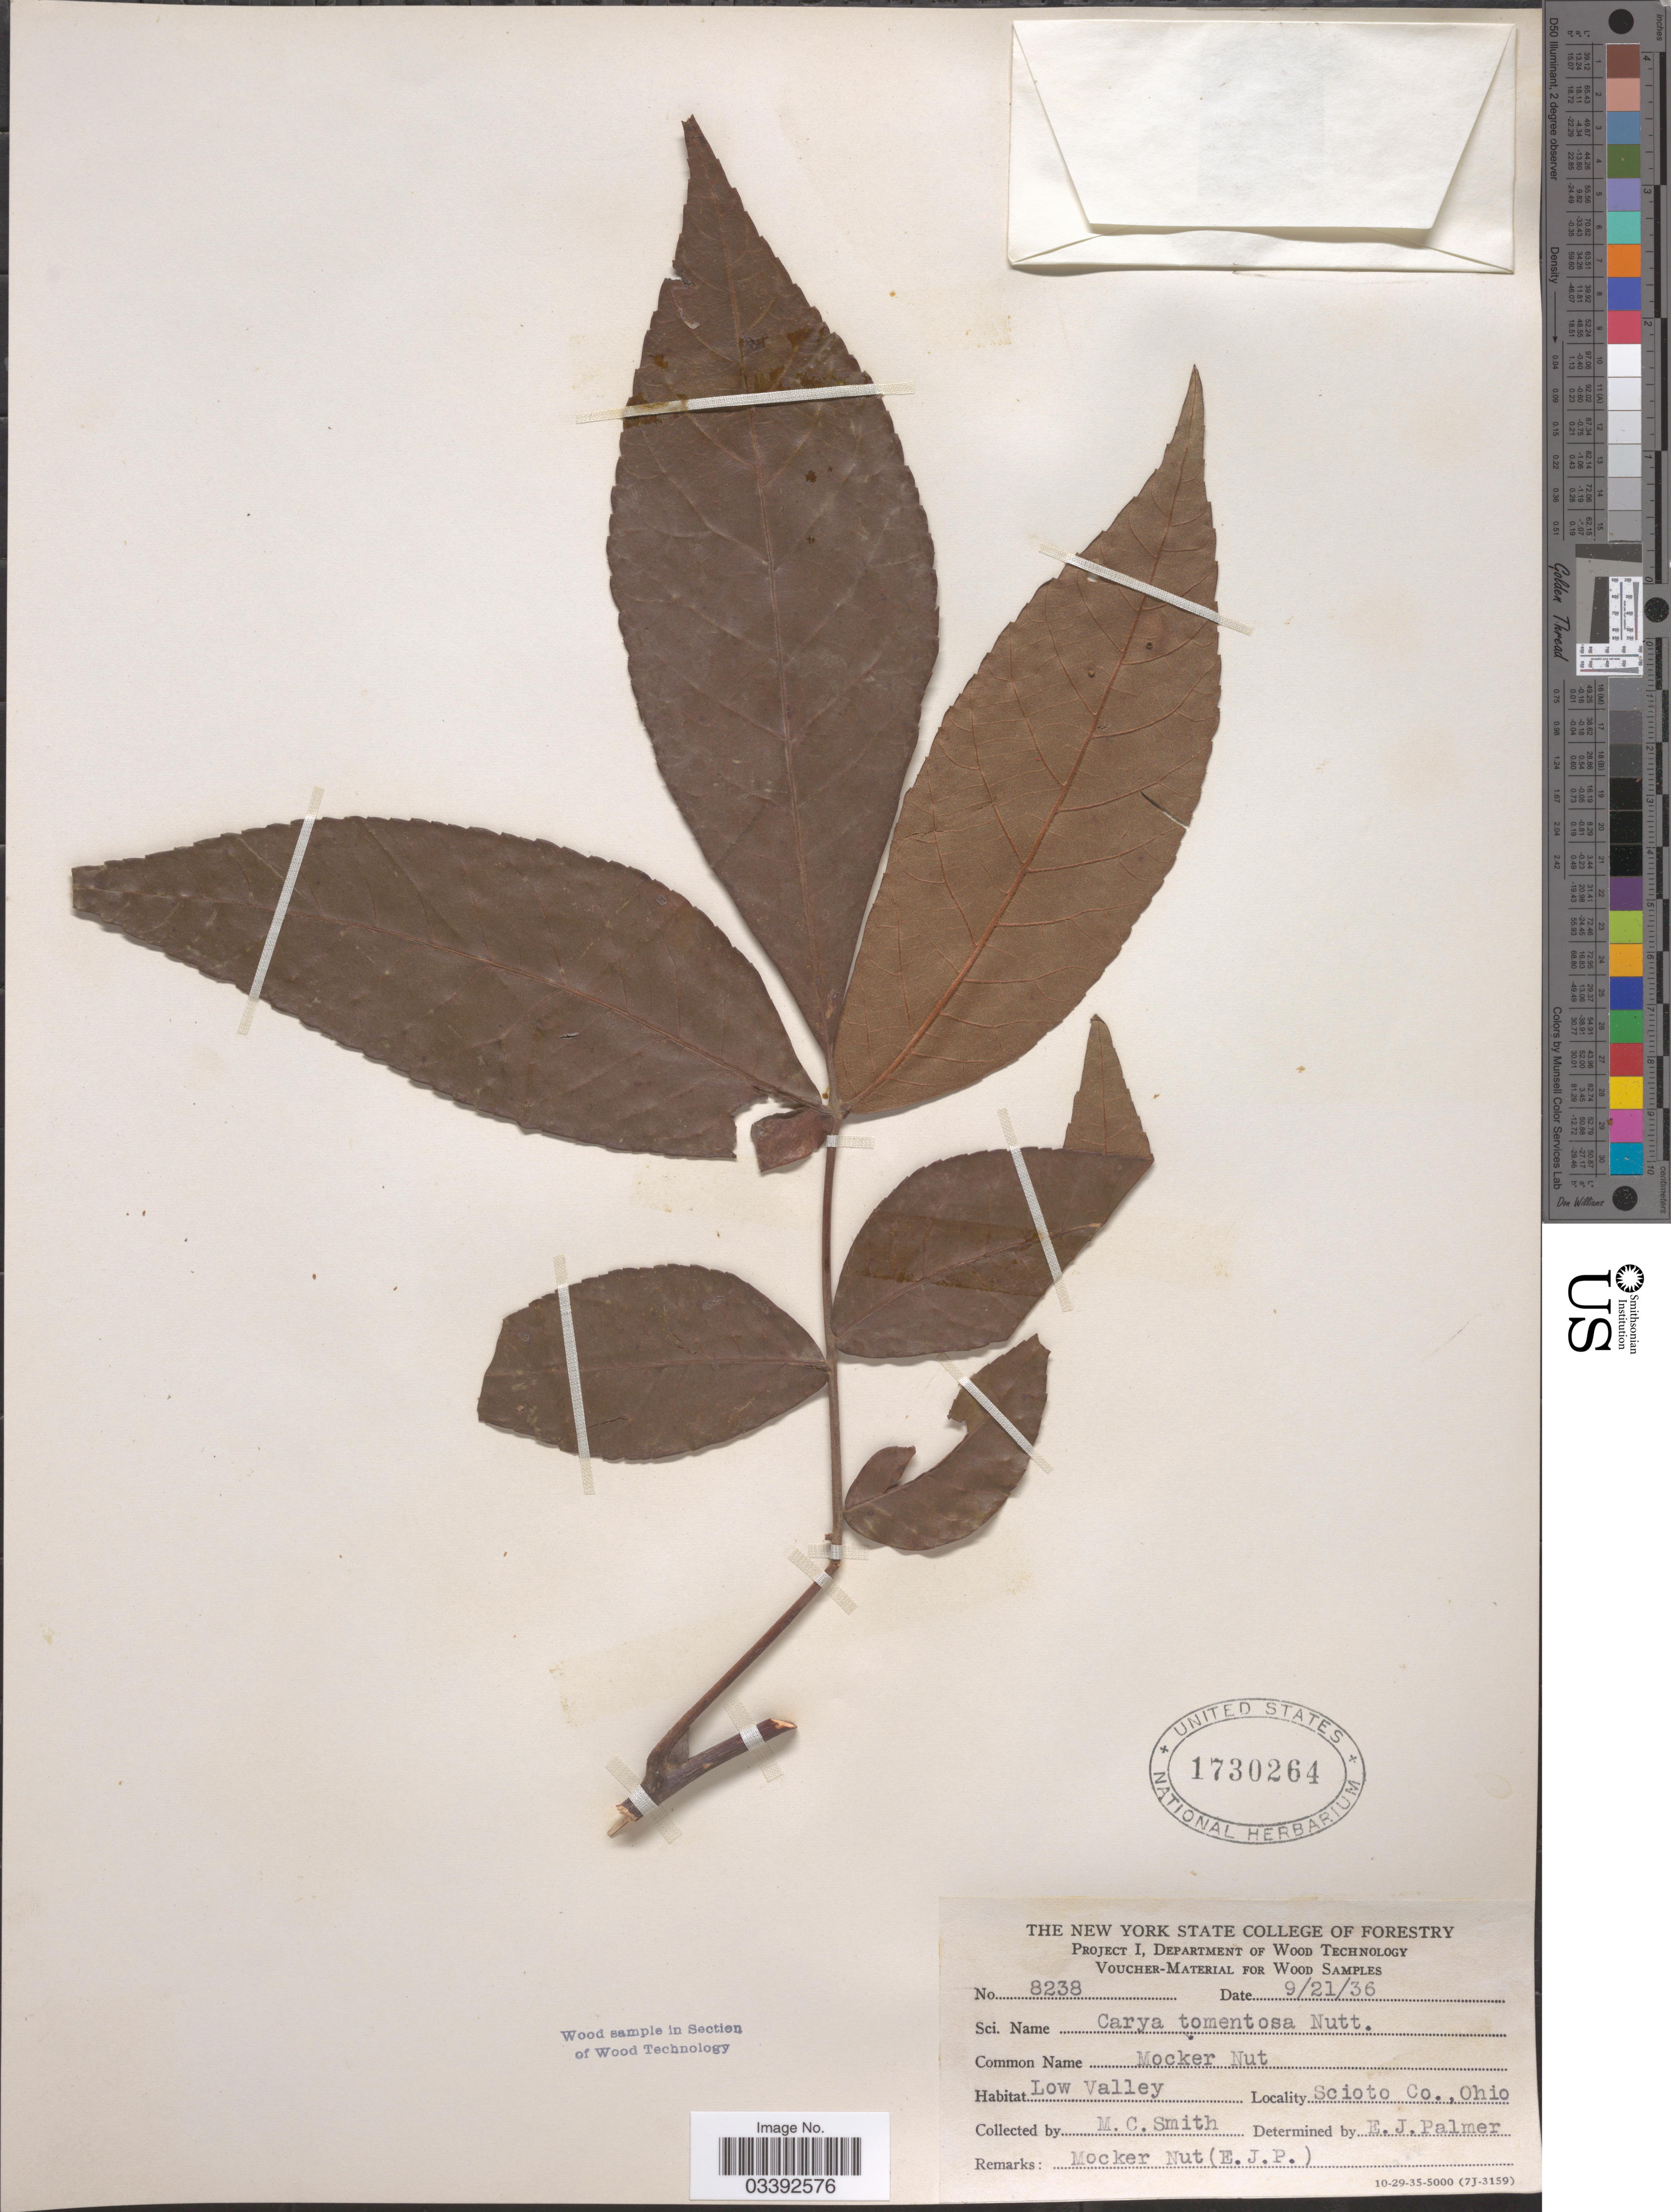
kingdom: Plantae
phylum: Tracheophyta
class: Magnoliopsida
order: Fagales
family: Juglandaceae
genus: Carya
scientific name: Carya tomentosa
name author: (Lam.) Nutt.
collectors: M. Smith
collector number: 8238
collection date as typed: Transcribed d/m/y: 21/9/36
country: United States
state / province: Ohio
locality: Low Valley. Scioto Co.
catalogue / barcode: US 1730264